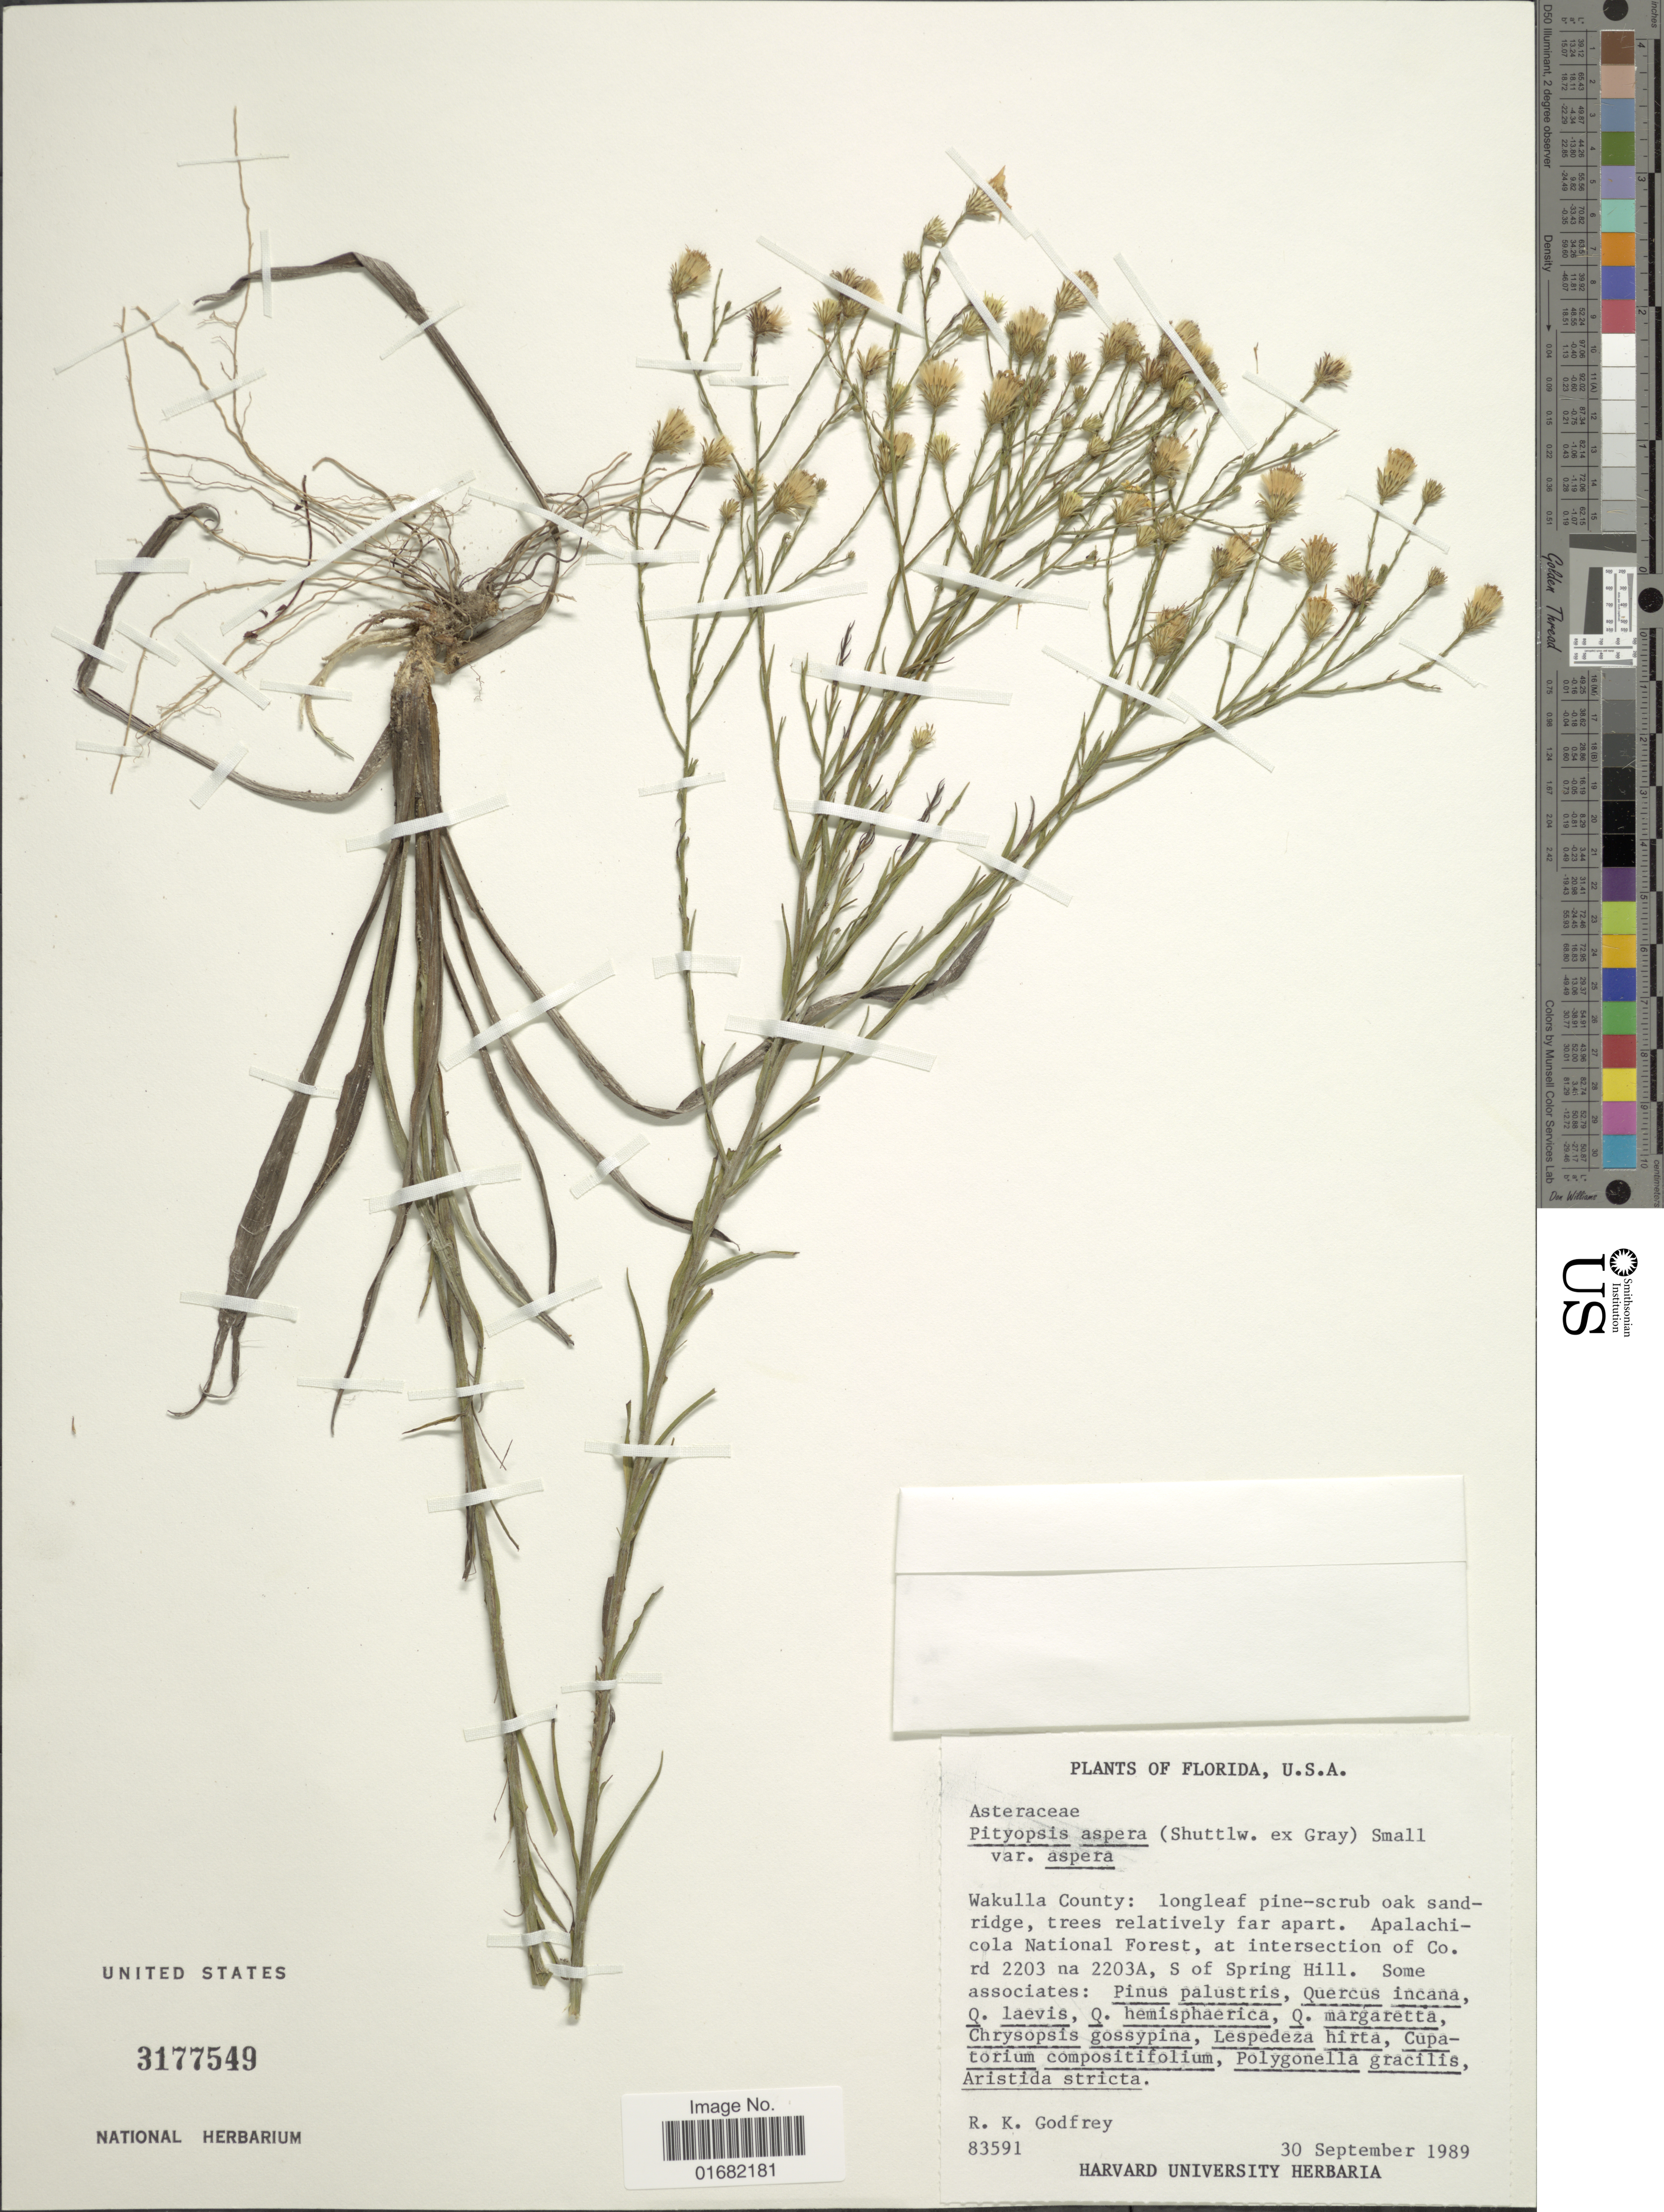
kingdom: Plantae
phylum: Tracheophyta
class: Magnoliopsida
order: Asterales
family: Asteraceae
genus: Heterotheca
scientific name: Heterotheca aspera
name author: (Shuttlew. ex A. Gray) Shinners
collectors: R. K. Godfrey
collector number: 83591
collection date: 1989-09-30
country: United States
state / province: Florida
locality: Wakulla County: Apalachicola National Forest, at intersection of Co. rd 2203 na 2203A, S of Spring Hill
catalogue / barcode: US 3177549